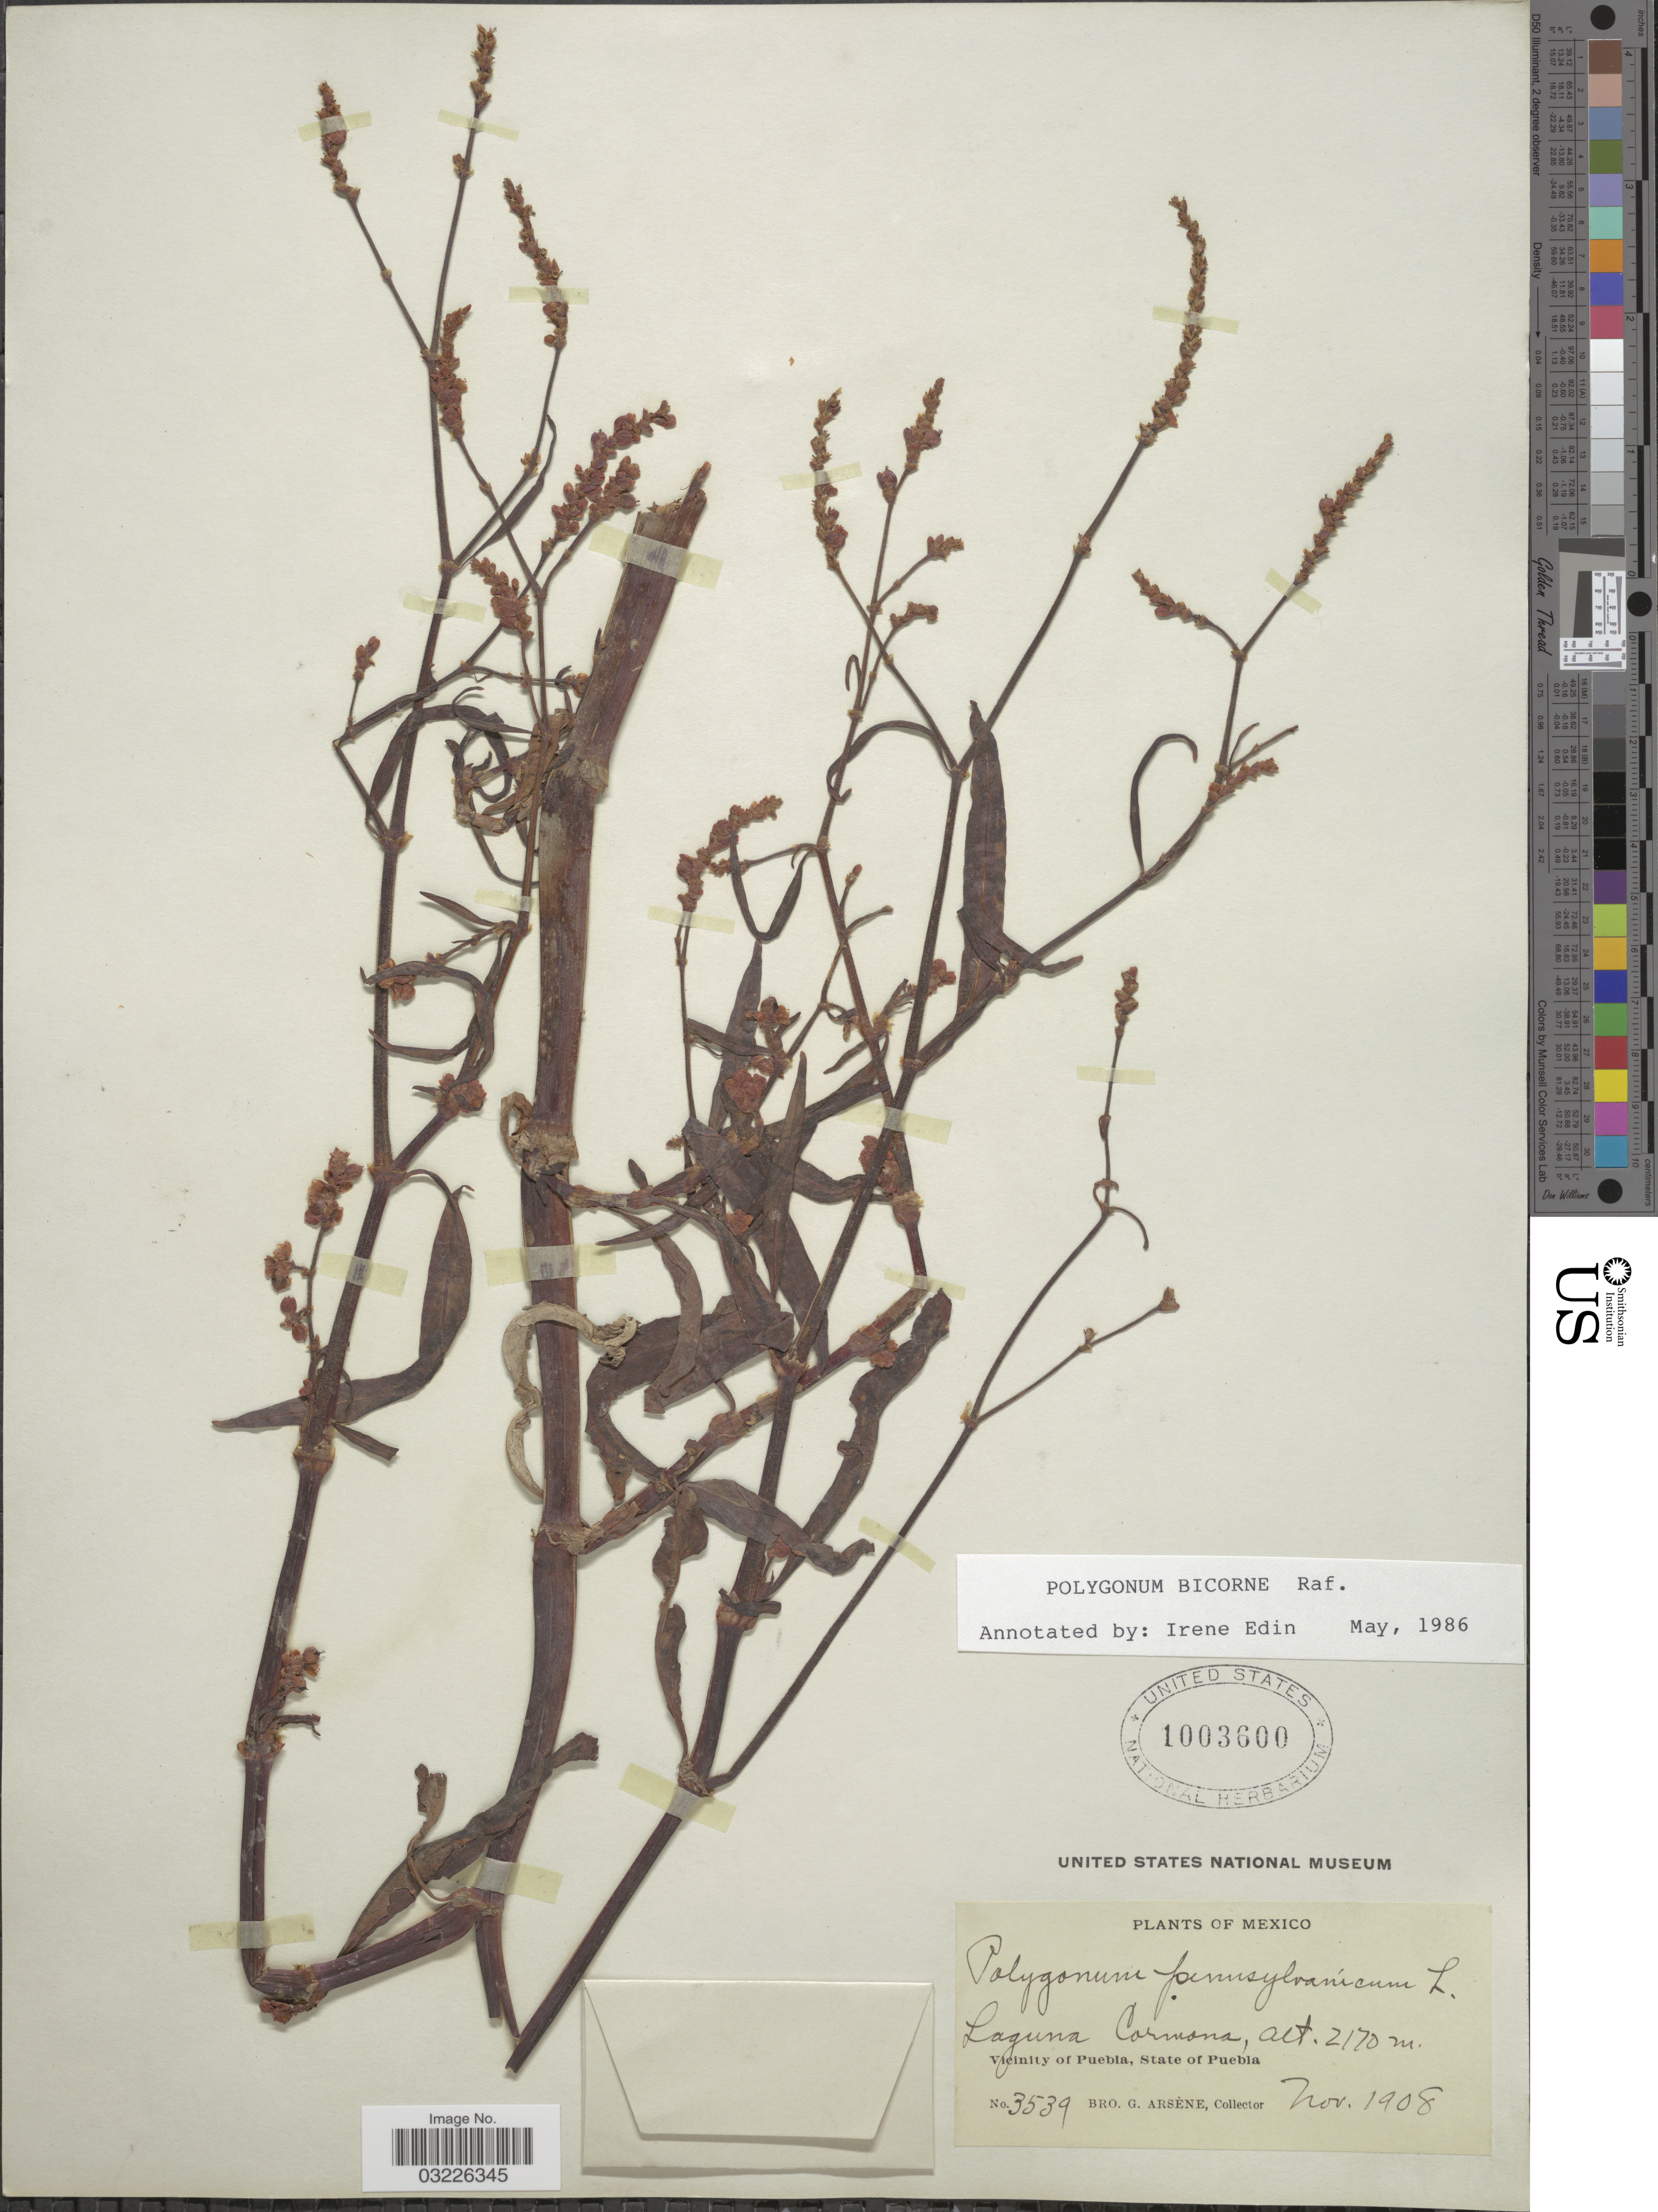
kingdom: Plantae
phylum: Tracheophyta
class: Magnoliopsida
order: Caryophyllales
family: Polygonaceae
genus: Polygonum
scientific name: Polygonum bicorne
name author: Raf.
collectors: Bro. G. Arsène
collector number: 3539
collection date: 1908-11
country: Mexico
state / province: Puebla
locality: Laguna Cormona, Vicinity of Puebla.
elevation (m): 2170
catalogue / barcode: US 1003600